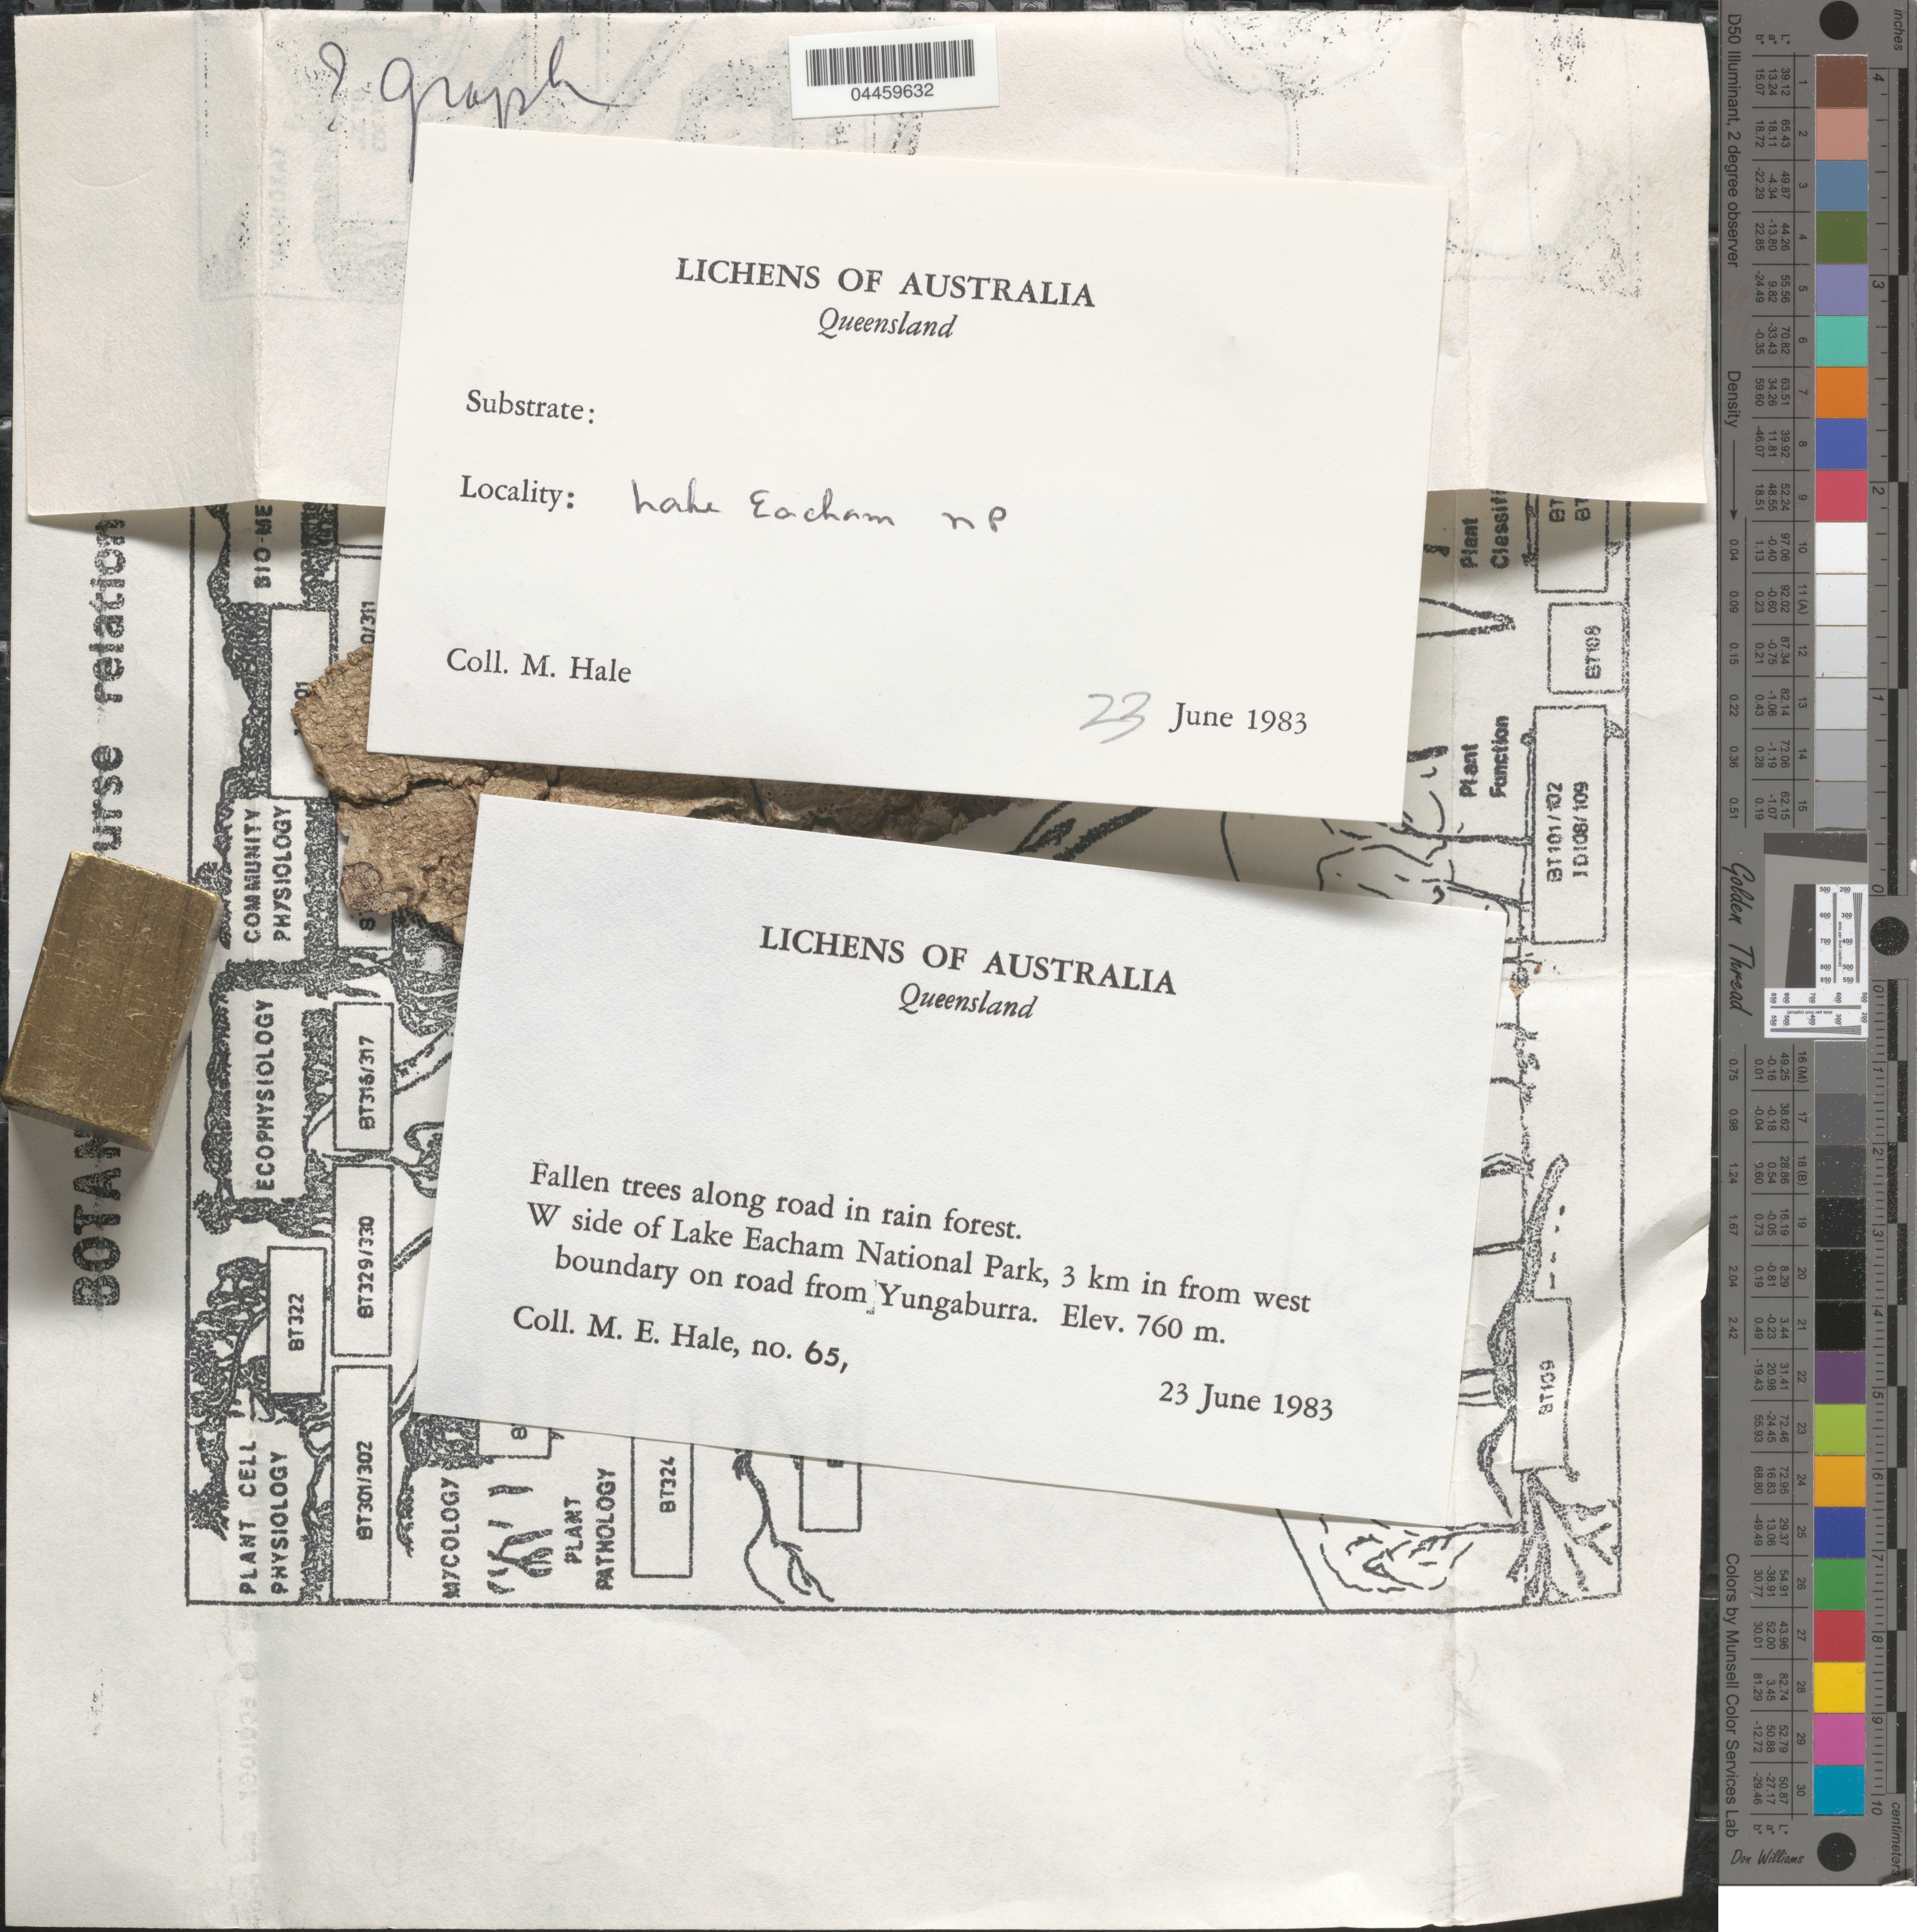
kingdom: Fungi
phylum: Ascomycota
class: Lecanoromycetes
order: Ostropales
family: Graphidaceae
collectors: M. Hale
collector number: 65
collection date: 1983-06-23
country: Australia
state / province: Queensland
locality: W side of Lake Eacham National Park, 3 km in from west boundary on road from Yungaburra.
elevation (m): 760